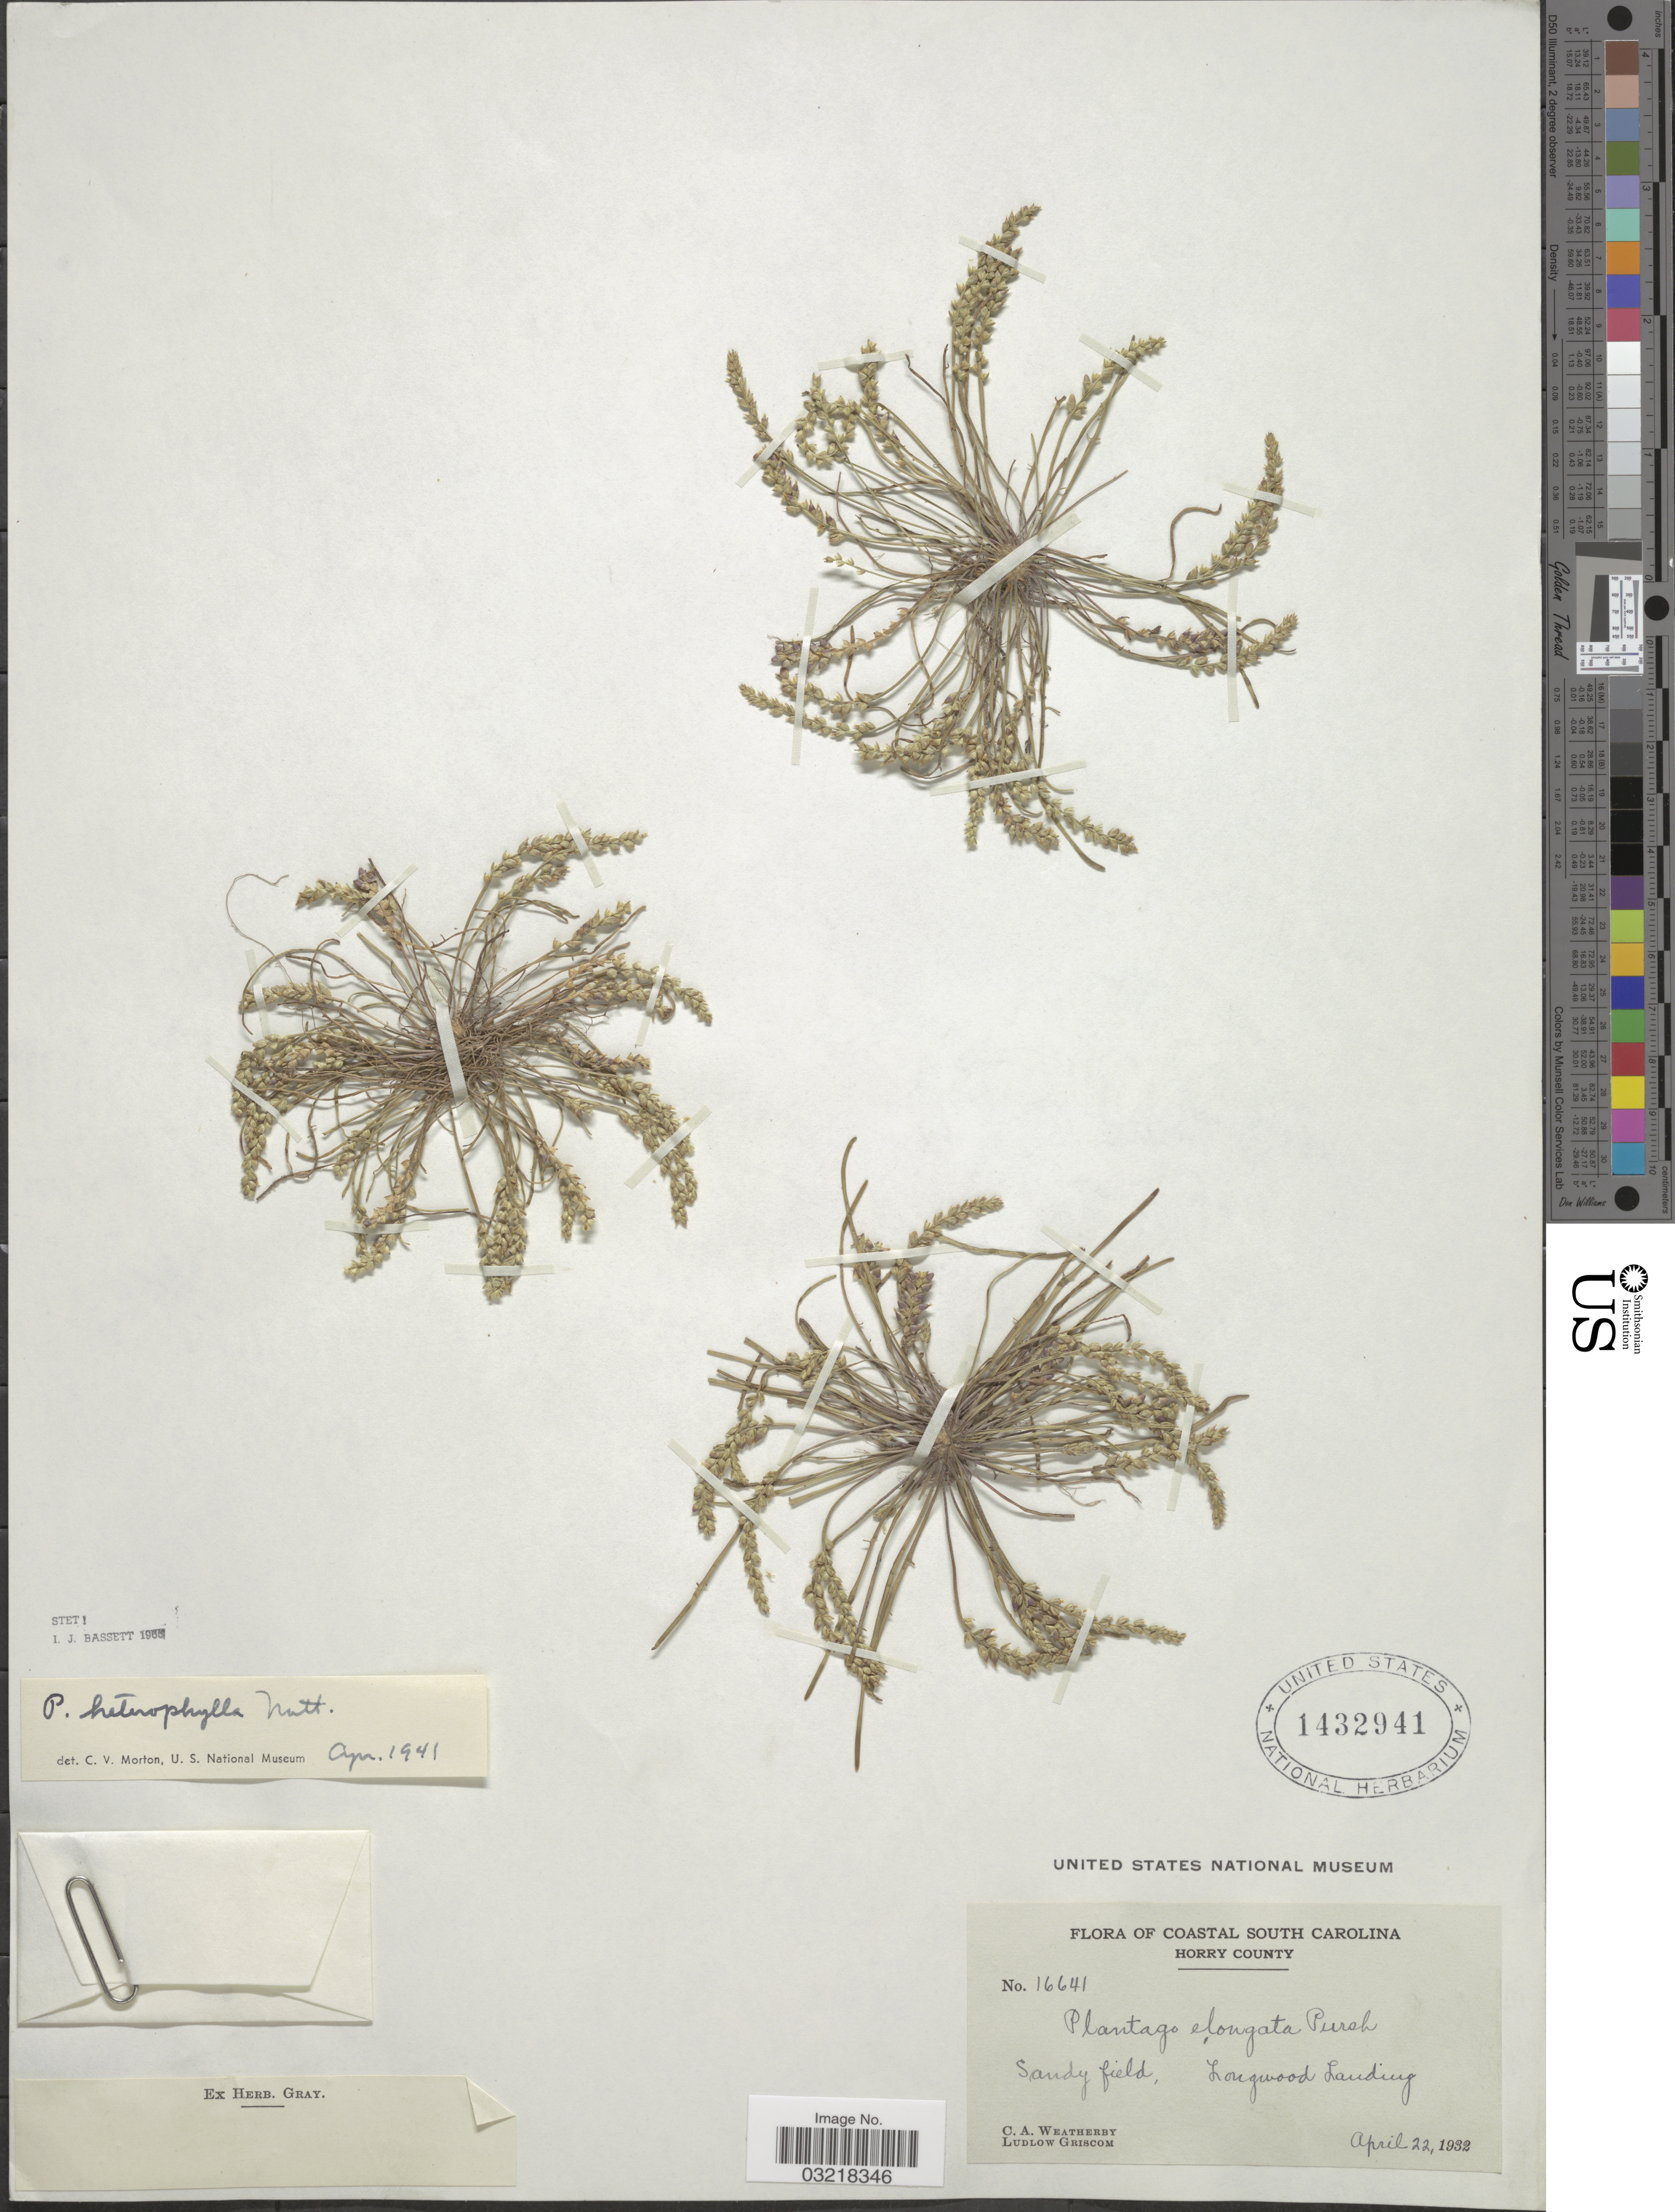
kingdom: Plantae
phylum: Tracheophyta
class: Magnoliopsida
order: Lamiales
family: Plantaginaceae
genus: Plantago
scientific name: Plantago heterophylla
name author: Nutt.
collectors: C. A. Weatherby & L. Griscom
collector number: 16641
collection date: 1932-04-22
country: United States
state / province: South Carolina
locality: Coastal South Carolina. Horry County. Longwood Landing.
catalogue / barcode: US 1432941